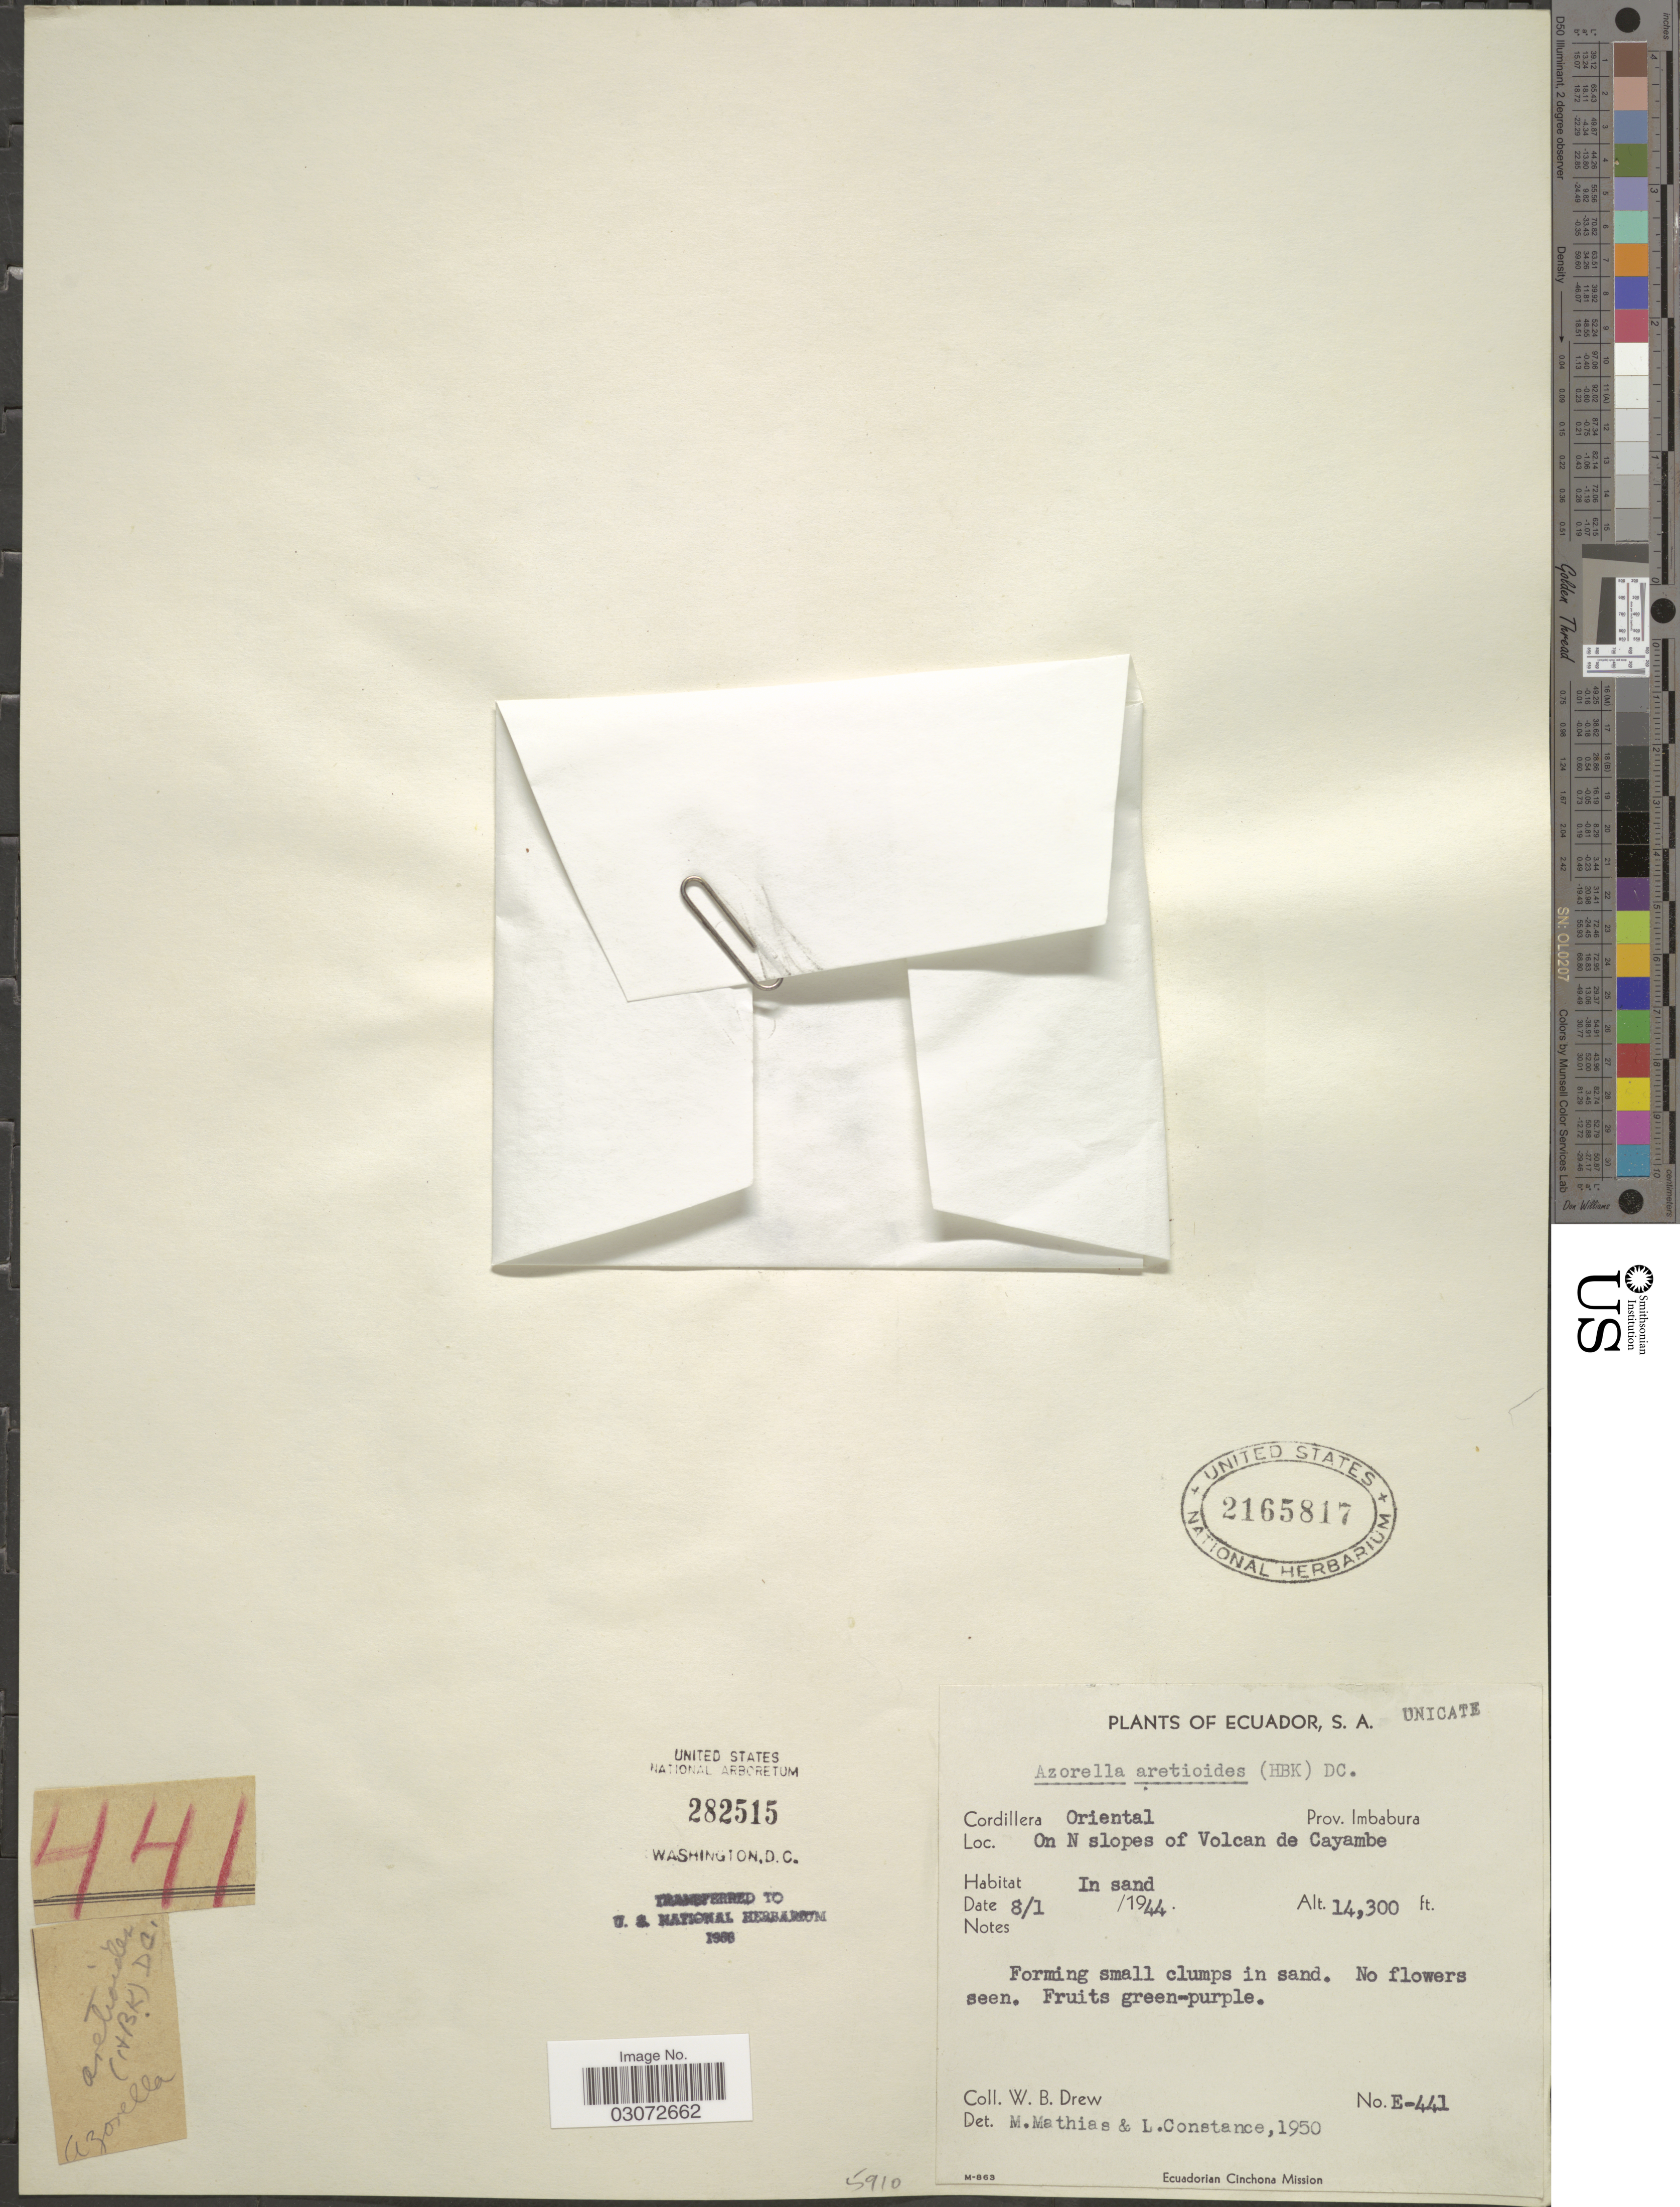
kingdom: Plantae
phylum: Tracheophyta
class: Magnoliopsida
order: Apiales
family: Apiaceae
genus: Azorella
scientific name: Azorella aretioides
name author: (Kunth) Willd. ex DC.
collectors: W. B. Drew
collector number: E-441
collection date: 1944-01-08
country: Ecuador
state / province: Imbabura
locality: Cordillera Oriental. On N slopes of Volcan de Cayambe.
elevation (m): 4359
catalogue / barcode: US 2165817